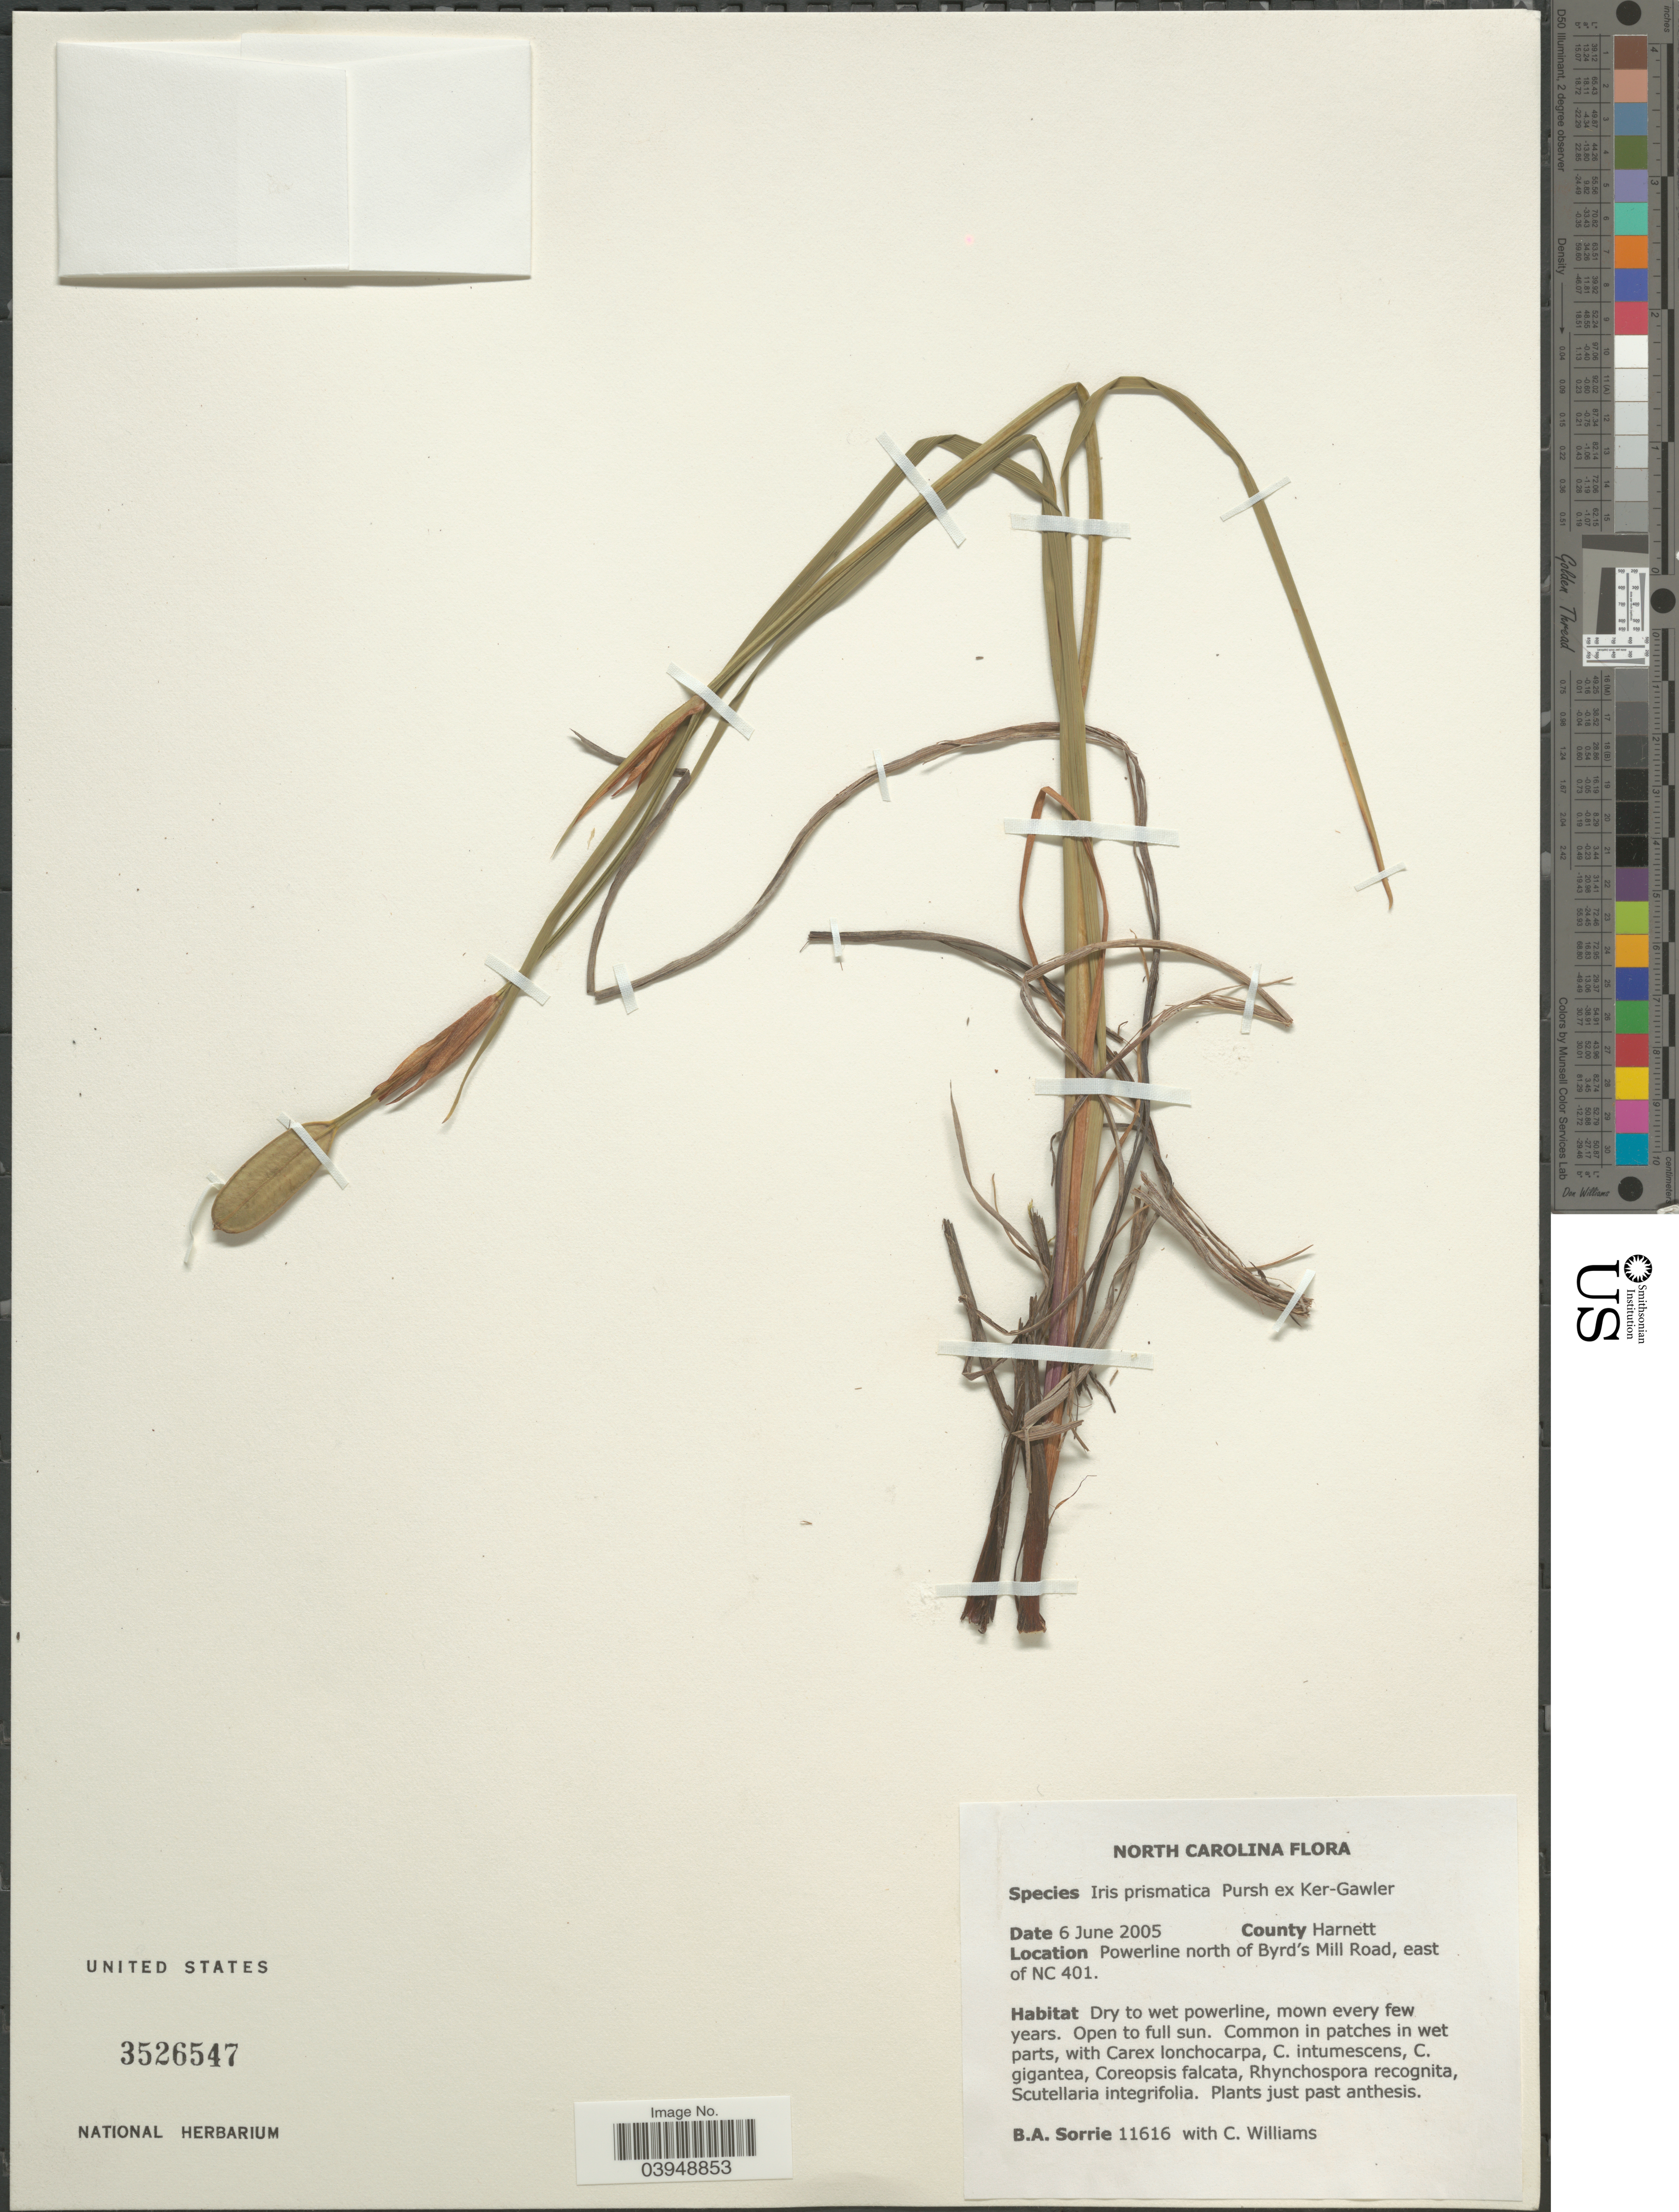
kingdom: Plantae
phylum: Tracheophyta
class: Liliopsida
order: Asparagales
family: Iridaceae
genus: Iris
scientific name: Iris prismatica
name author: Pursh ex Ker Gawl.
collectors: B. Sorrie & C. Williams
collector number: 11616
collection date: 2005-06-06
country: United States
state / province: North Carolina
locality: County Harnett. Powerline north of Byrd's Mill Road, east of NC 401.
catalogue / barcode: US 3526547